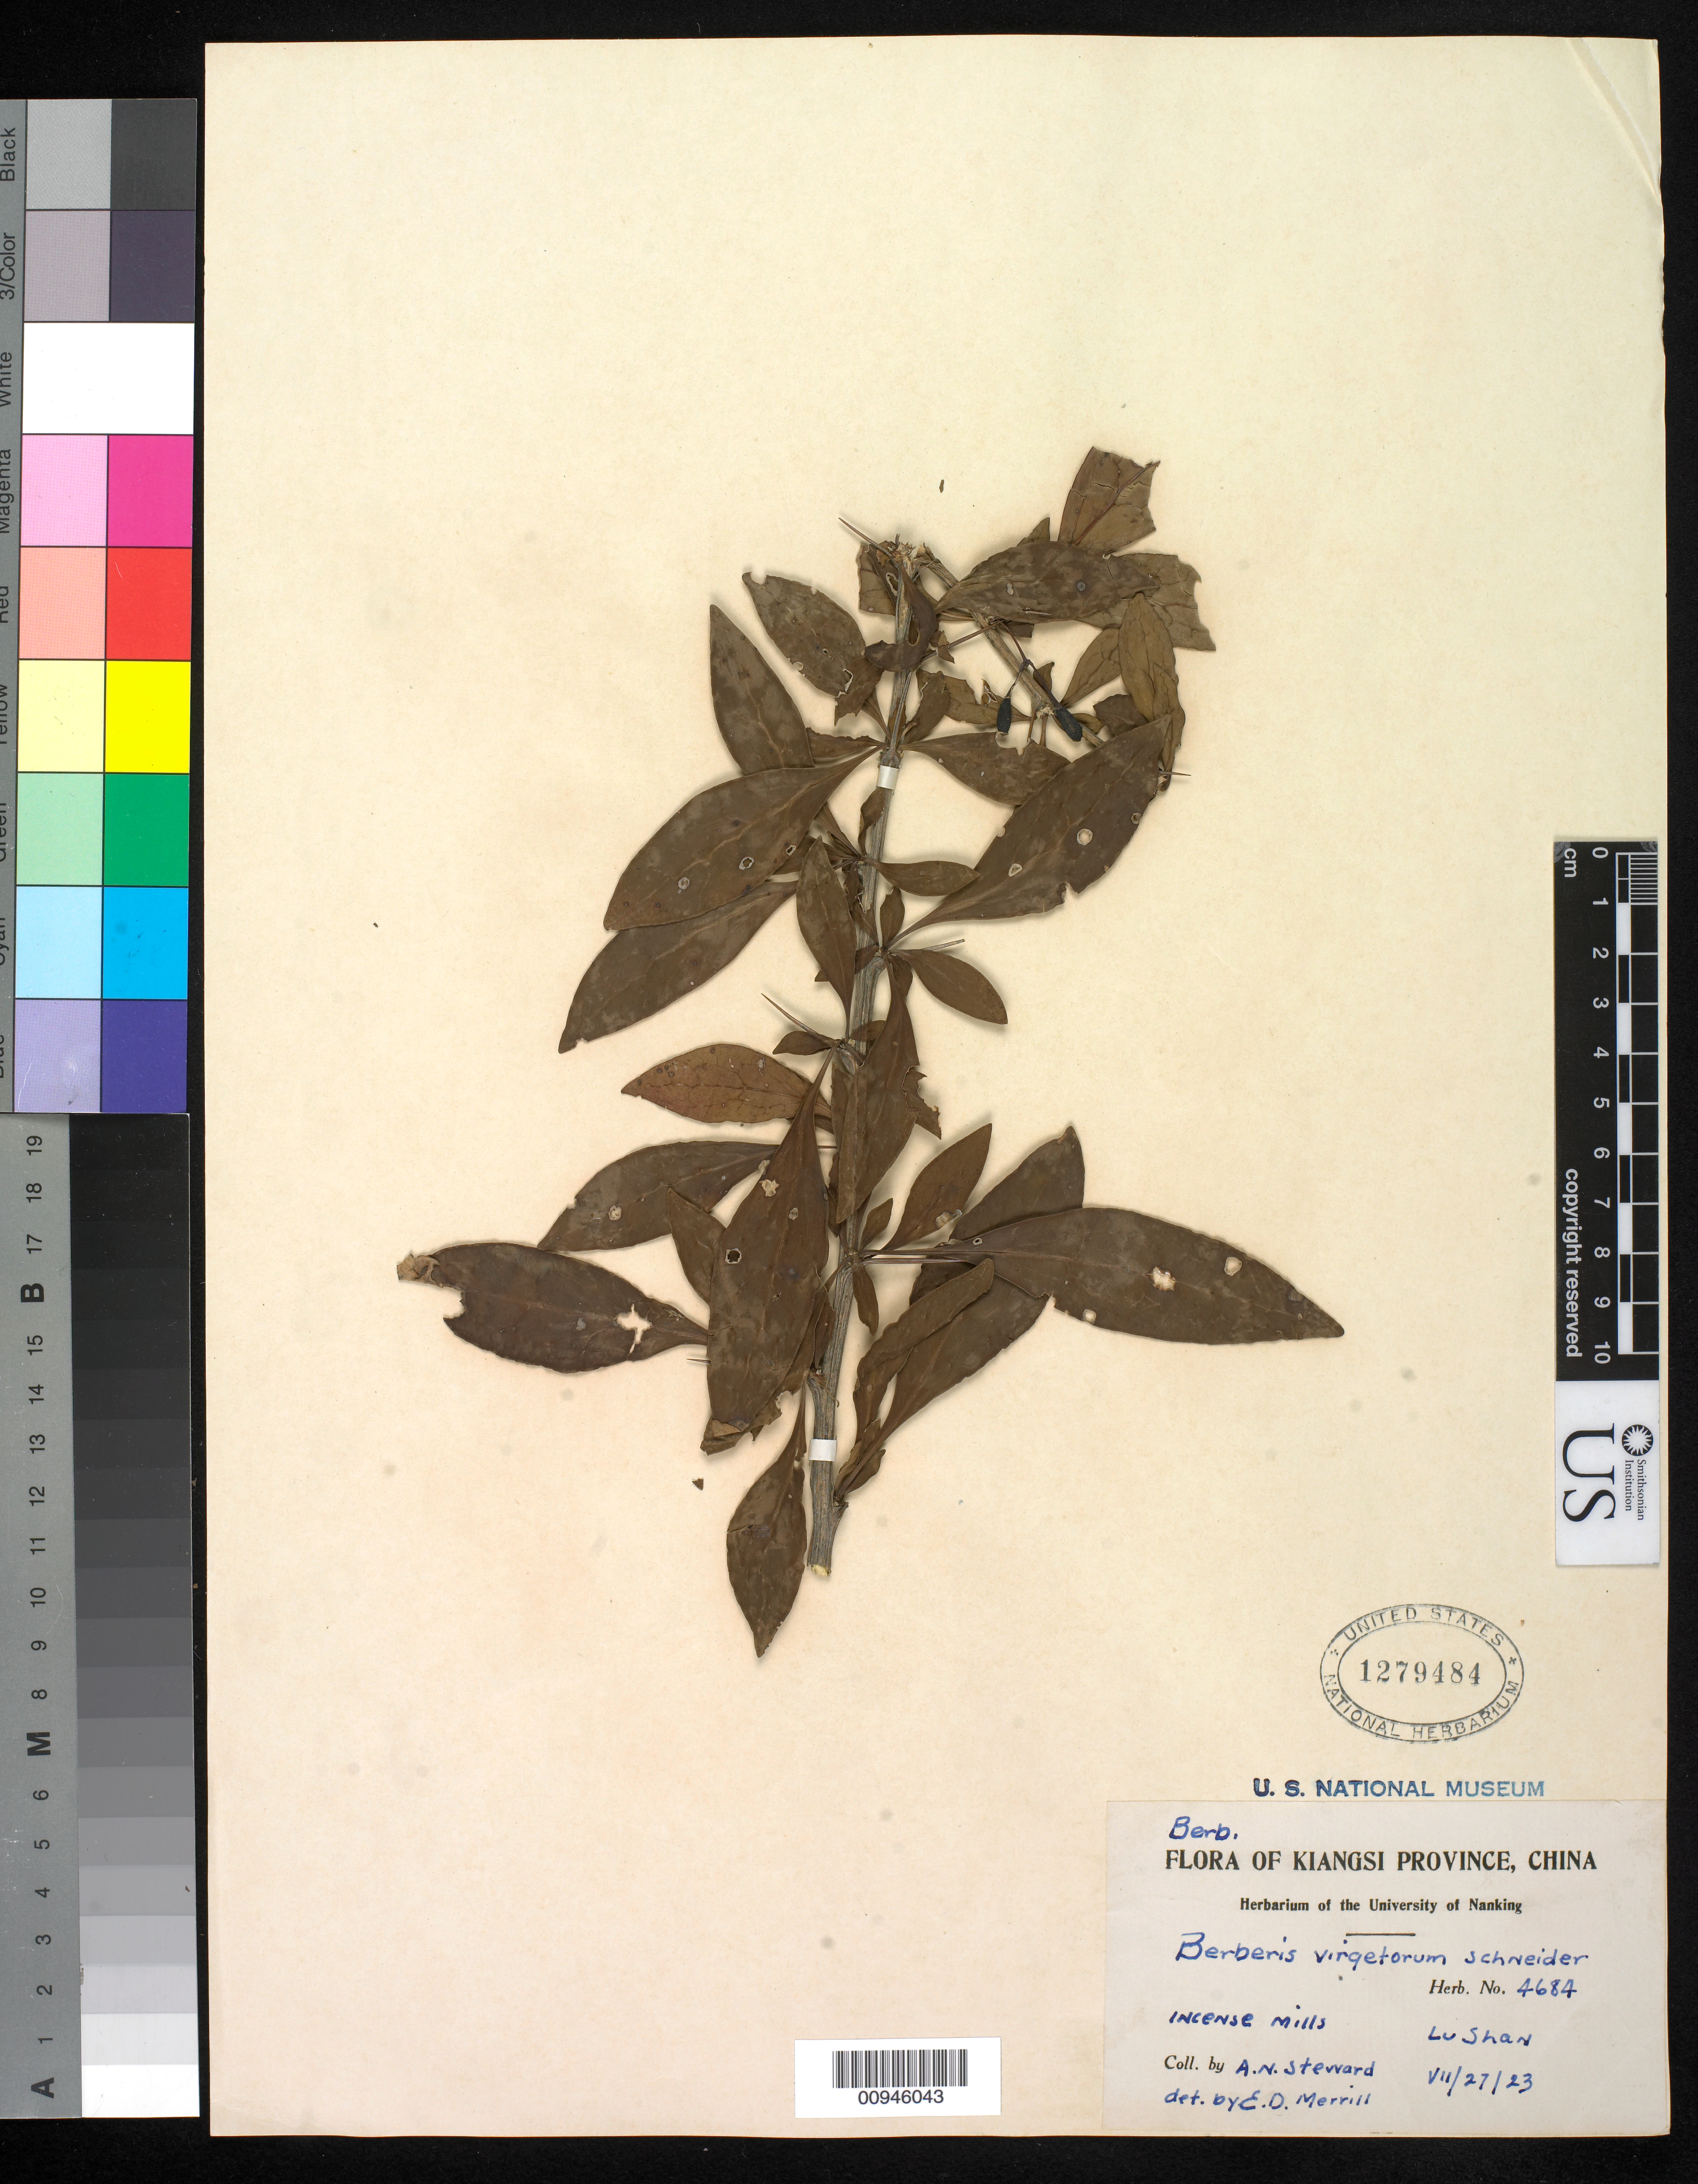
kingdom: Plantae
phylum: Tracheophyta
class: Magnoliopsida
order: Ranunculales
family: Berberidaceae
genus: Berberis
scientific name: Berberis virgetorum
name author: C.K. Schneid.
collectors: A. N. Steward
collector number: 4684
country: China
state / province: Jiangxi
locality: Incense Mills, Lu Shan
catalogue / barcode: US 1279484